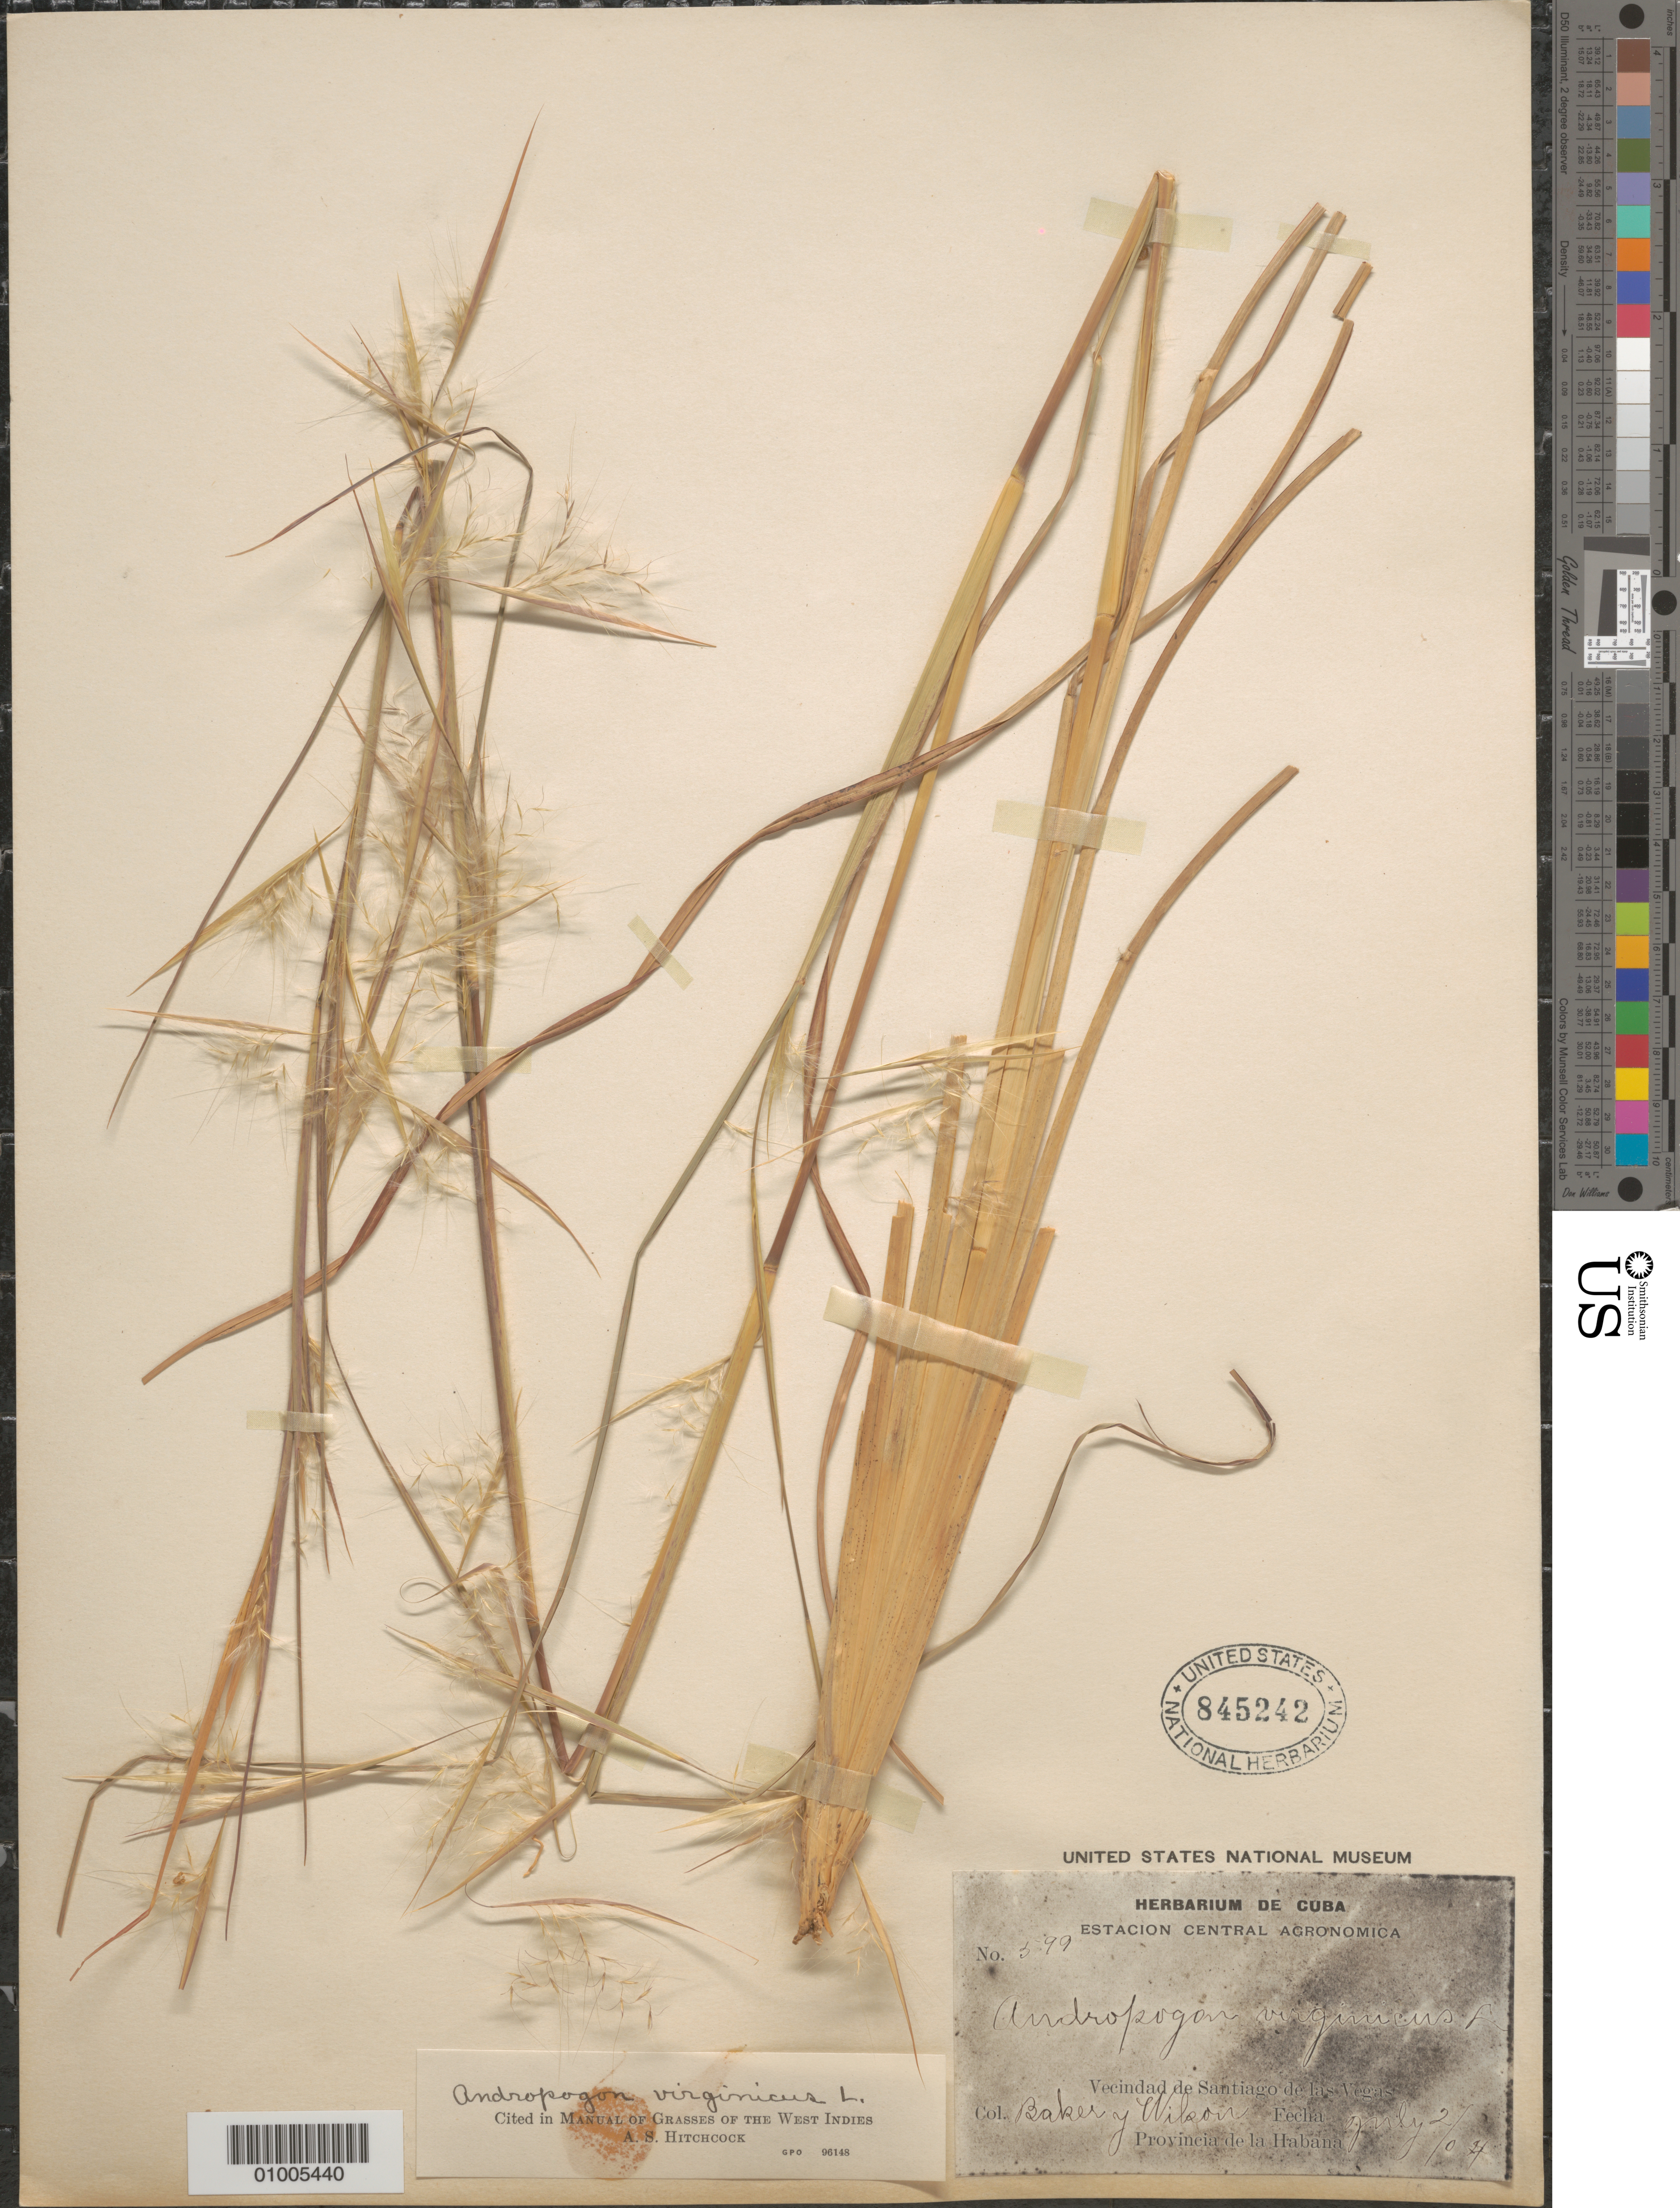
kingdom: Plantae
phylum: Tracheophyta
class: Liliopsida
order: Poales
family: Poaceae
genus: Andropogon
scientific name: Andropogon virginicus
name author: L.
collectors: B. Wilson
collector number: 399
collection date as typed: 02 Jul 1904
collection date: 1904-07-02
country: Cuba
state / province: La Habana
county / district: Municipio Boyeros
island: Cuba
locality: Santiago de las Vegas (vecindad de)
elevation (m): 97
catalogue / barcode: US 845242